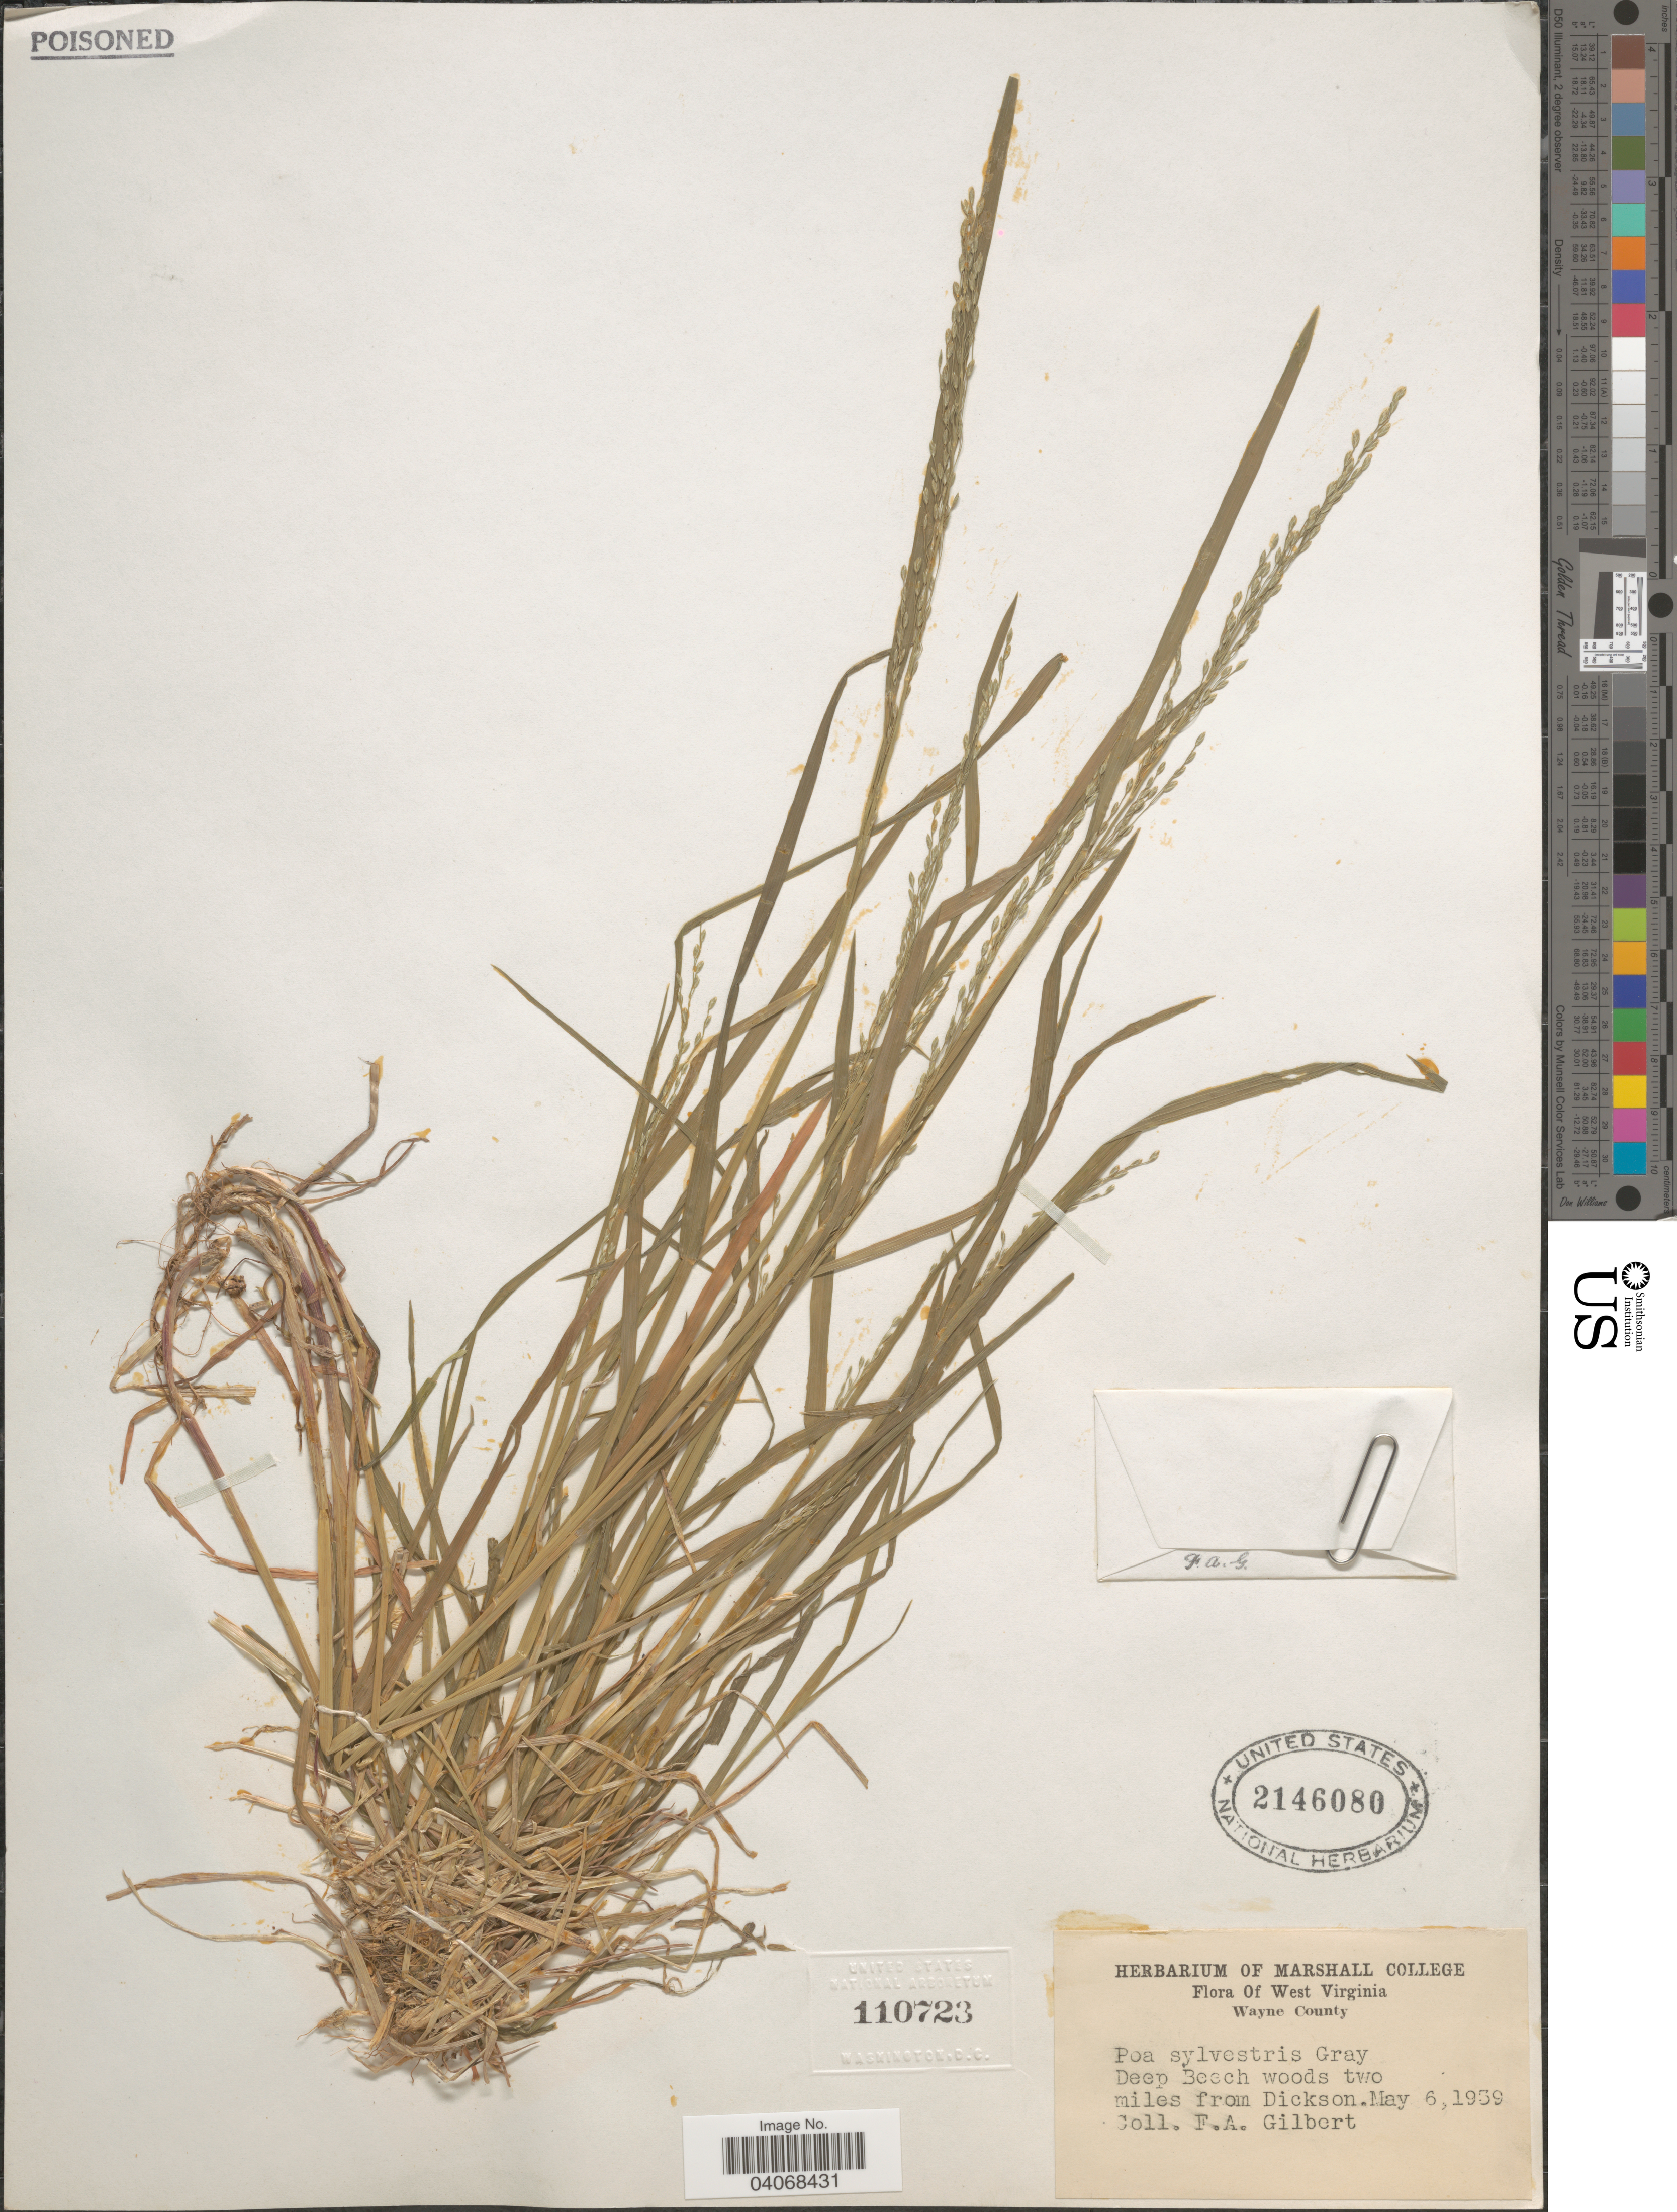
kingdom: Plantae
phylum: Tracheophyta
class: Liliopsida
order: Poales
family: Poaceae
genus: Poa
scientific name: Poa sylvestris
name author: A. Gray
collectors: F. A. Gilbert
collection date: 1939-05-06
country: United States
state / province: West Virginia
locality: Deep Beech woods two miles from Dickson.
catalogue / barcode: US 2146080